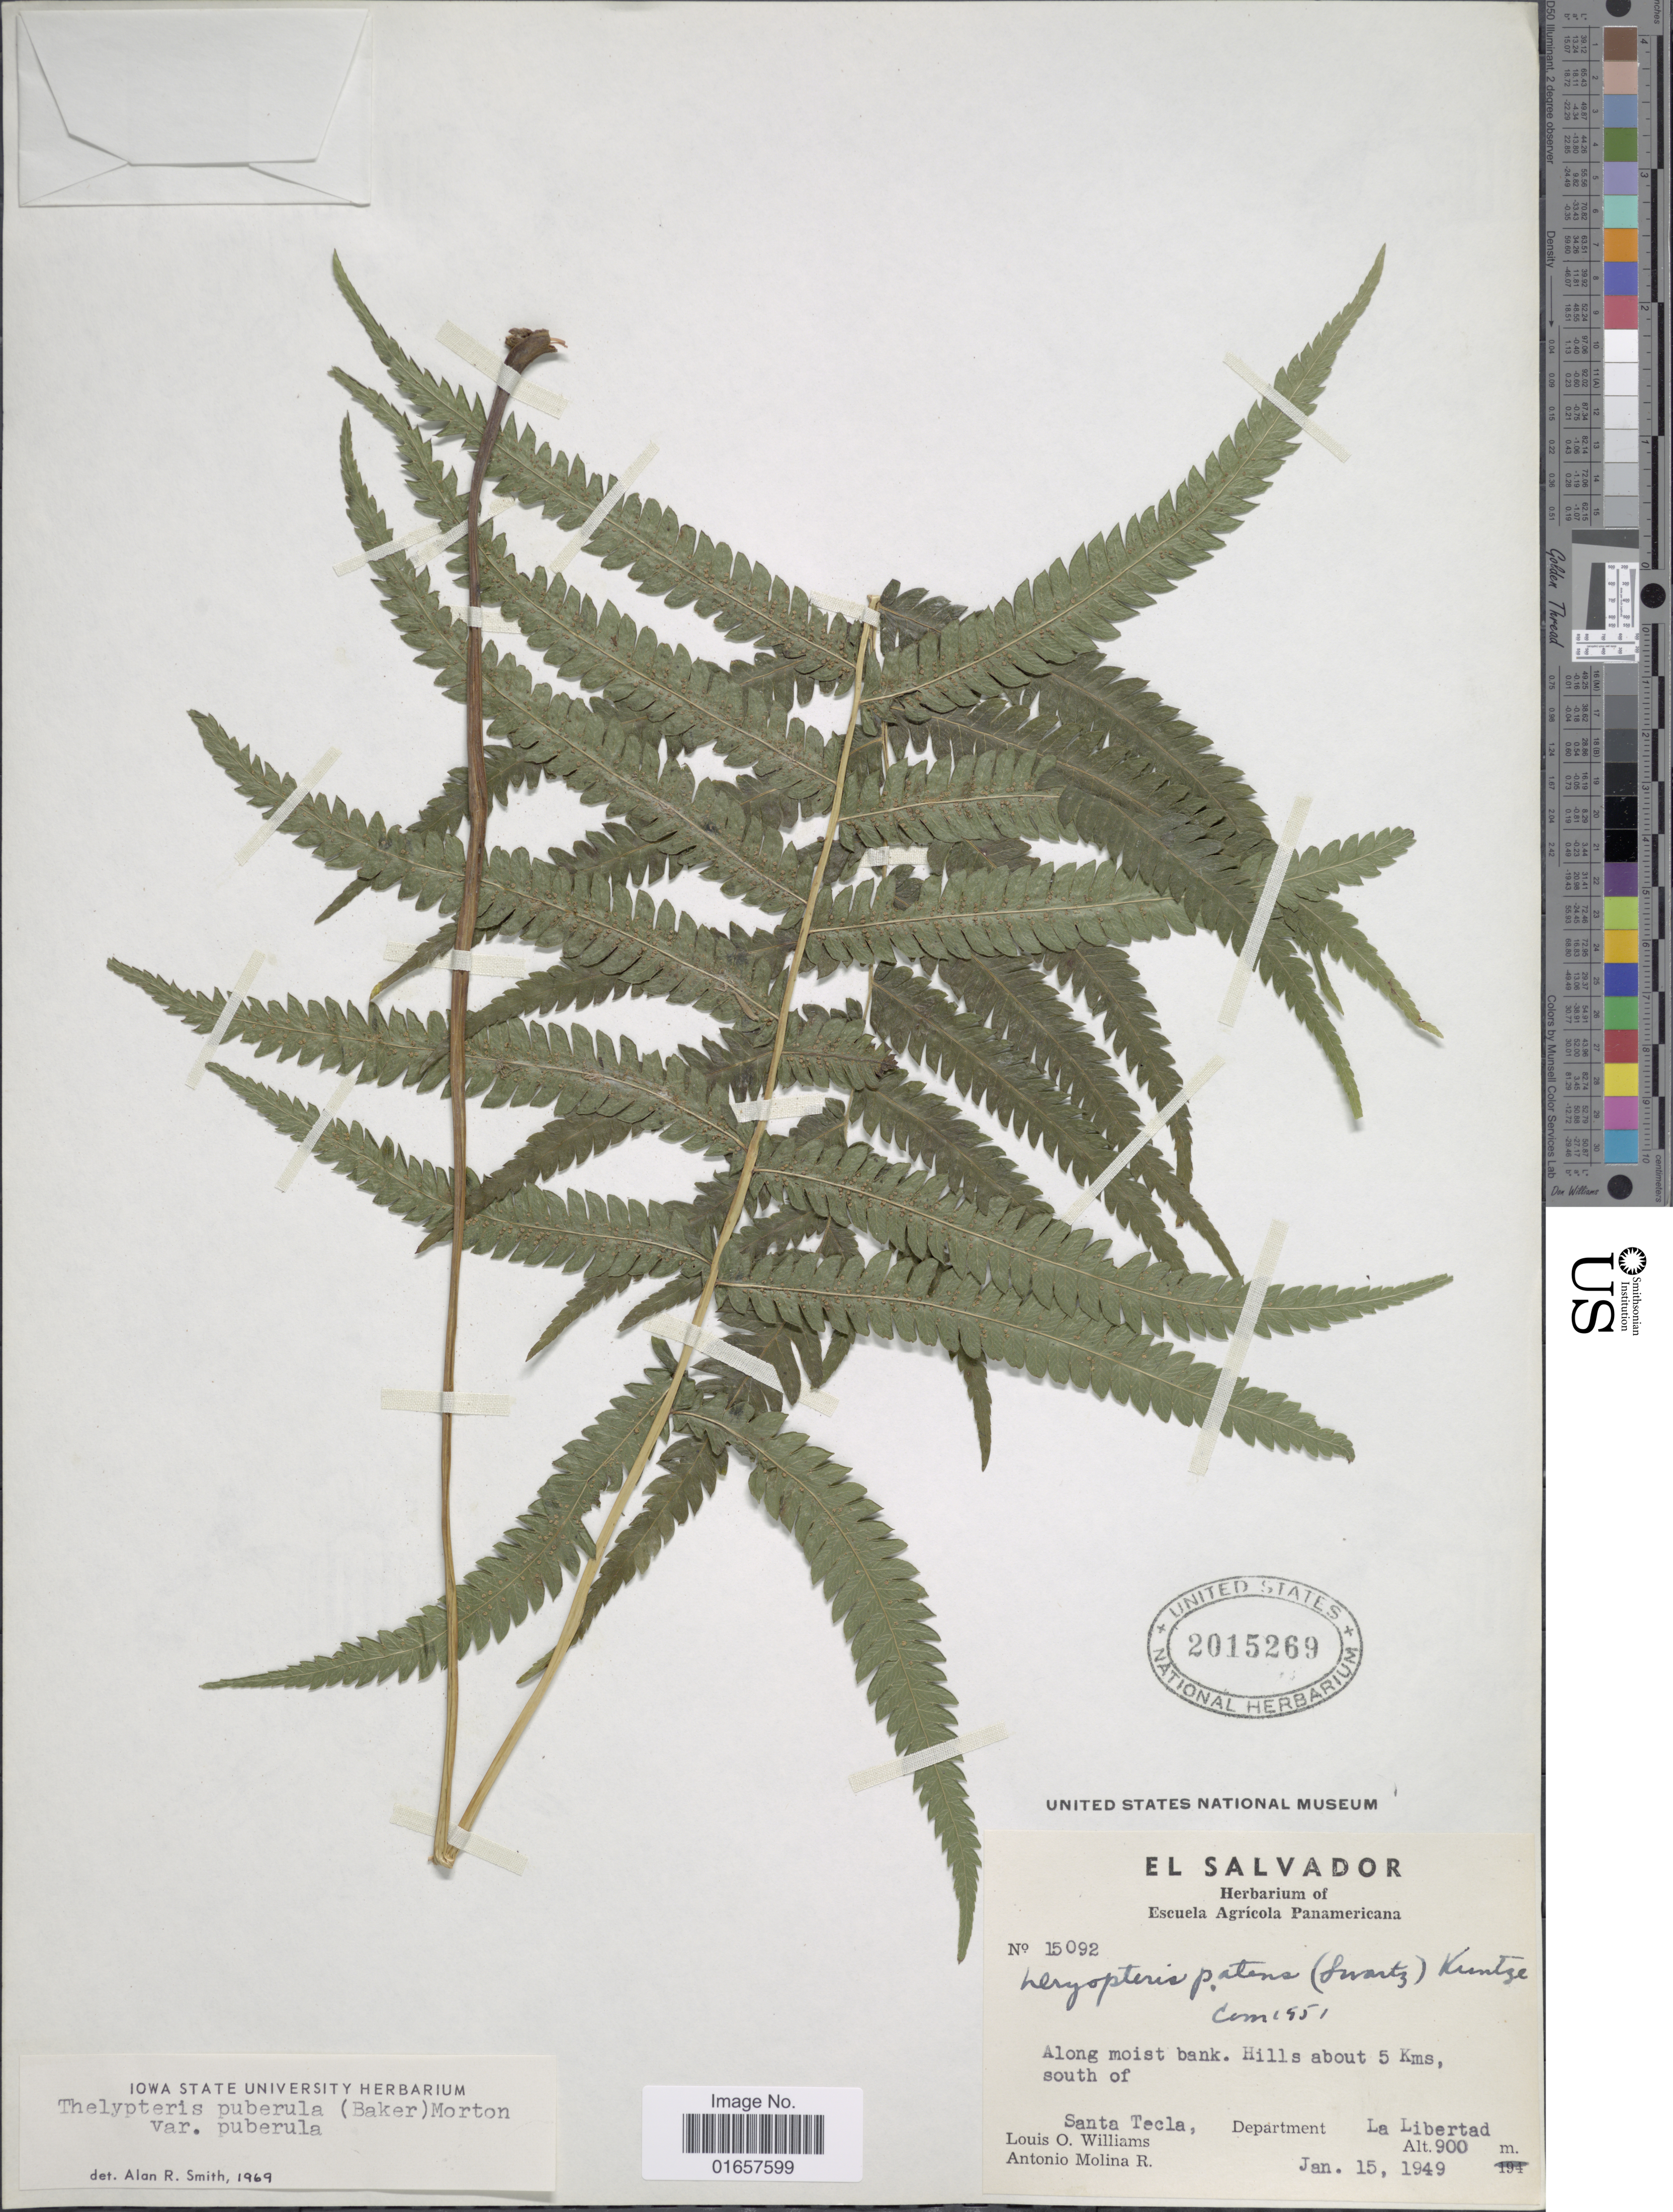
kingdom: Plantae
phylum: Tracheophyta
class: Polypodiopsida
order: Polypodiales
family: Thelypteridaceae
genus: Christella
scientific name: Christella puberula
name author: (Baker) Á. Löve & D. Löve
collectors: L. O. Williams & A. Molina R.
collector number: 15092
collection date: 1949-01-15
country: El Salvador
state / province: La Libertad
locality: El Salvador, hills about 5 Kms, south of Santa Tecla, Department of La Libertad.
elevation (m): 900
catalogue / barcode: US 2015269